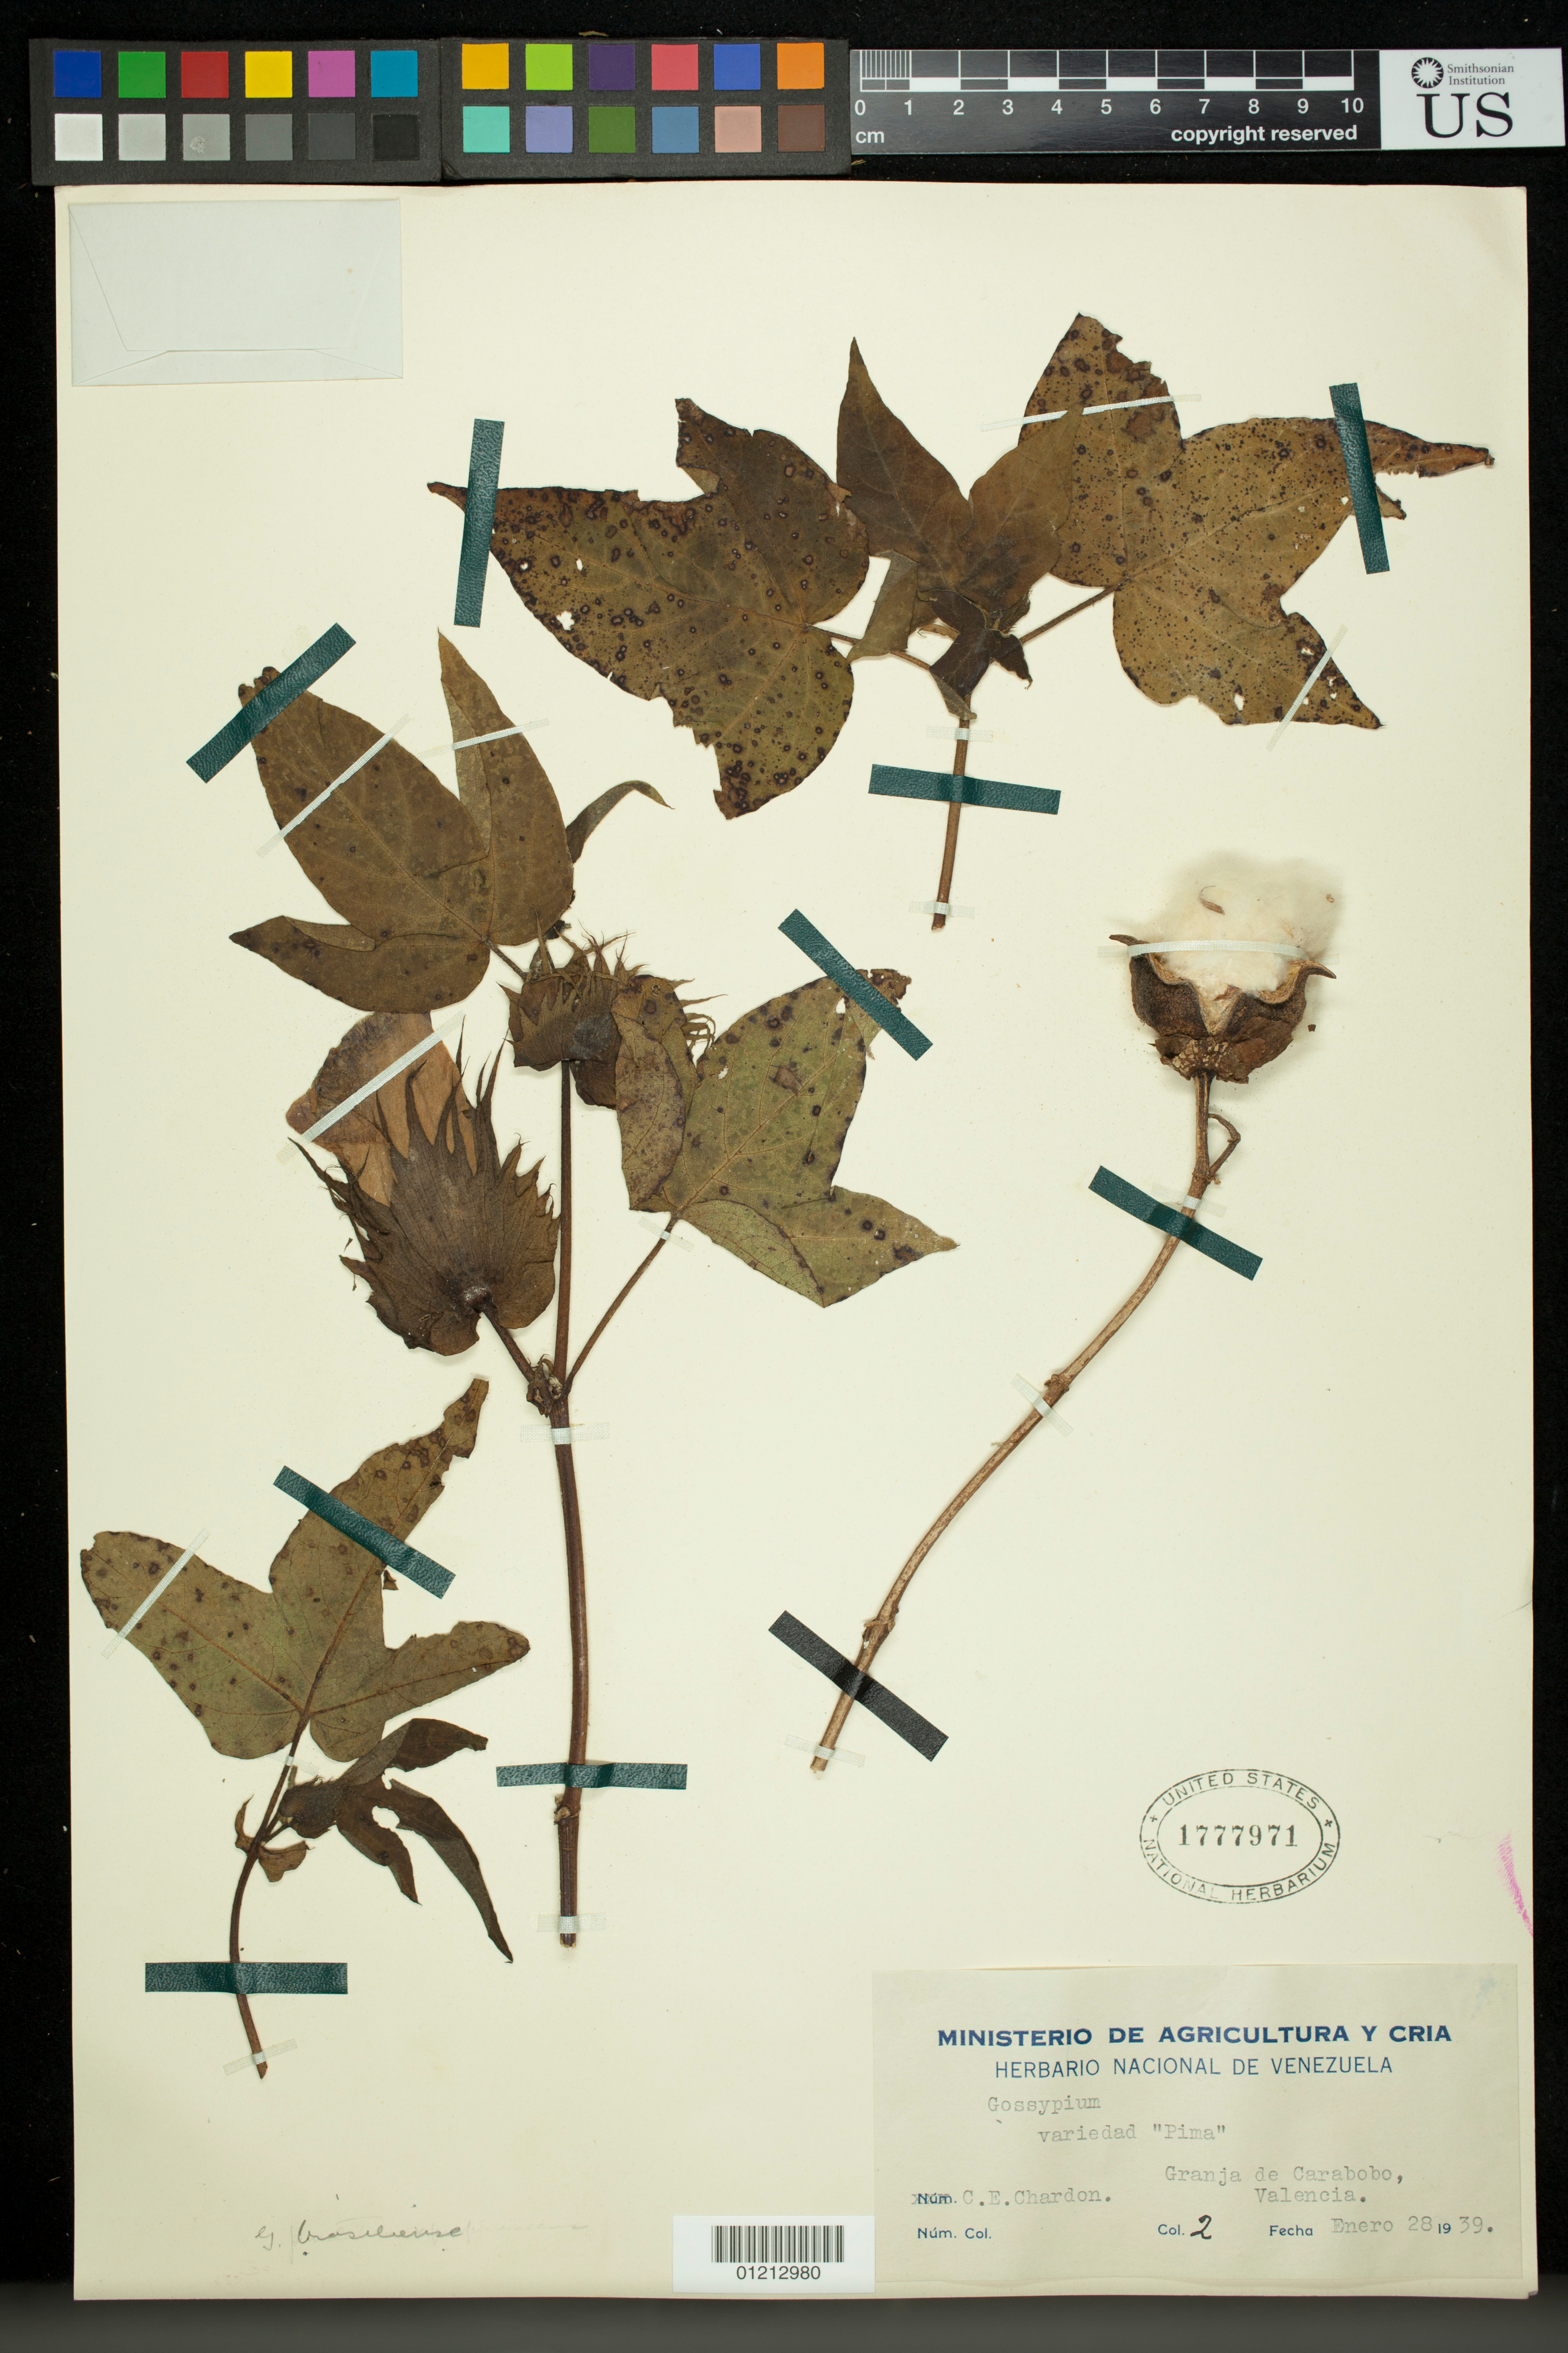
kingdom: Plantae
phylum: Tracheophyta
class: Magnoliopsida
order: Malvales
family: Malvaceae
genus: Gossypium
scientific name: Gossypium brasiliense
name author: Macfad.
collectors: C. E. Chardón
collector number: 2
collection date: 1939-01-28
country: Venezuela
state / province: Carabobo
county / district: Valencia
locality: Valencia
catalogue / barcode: US 1777971